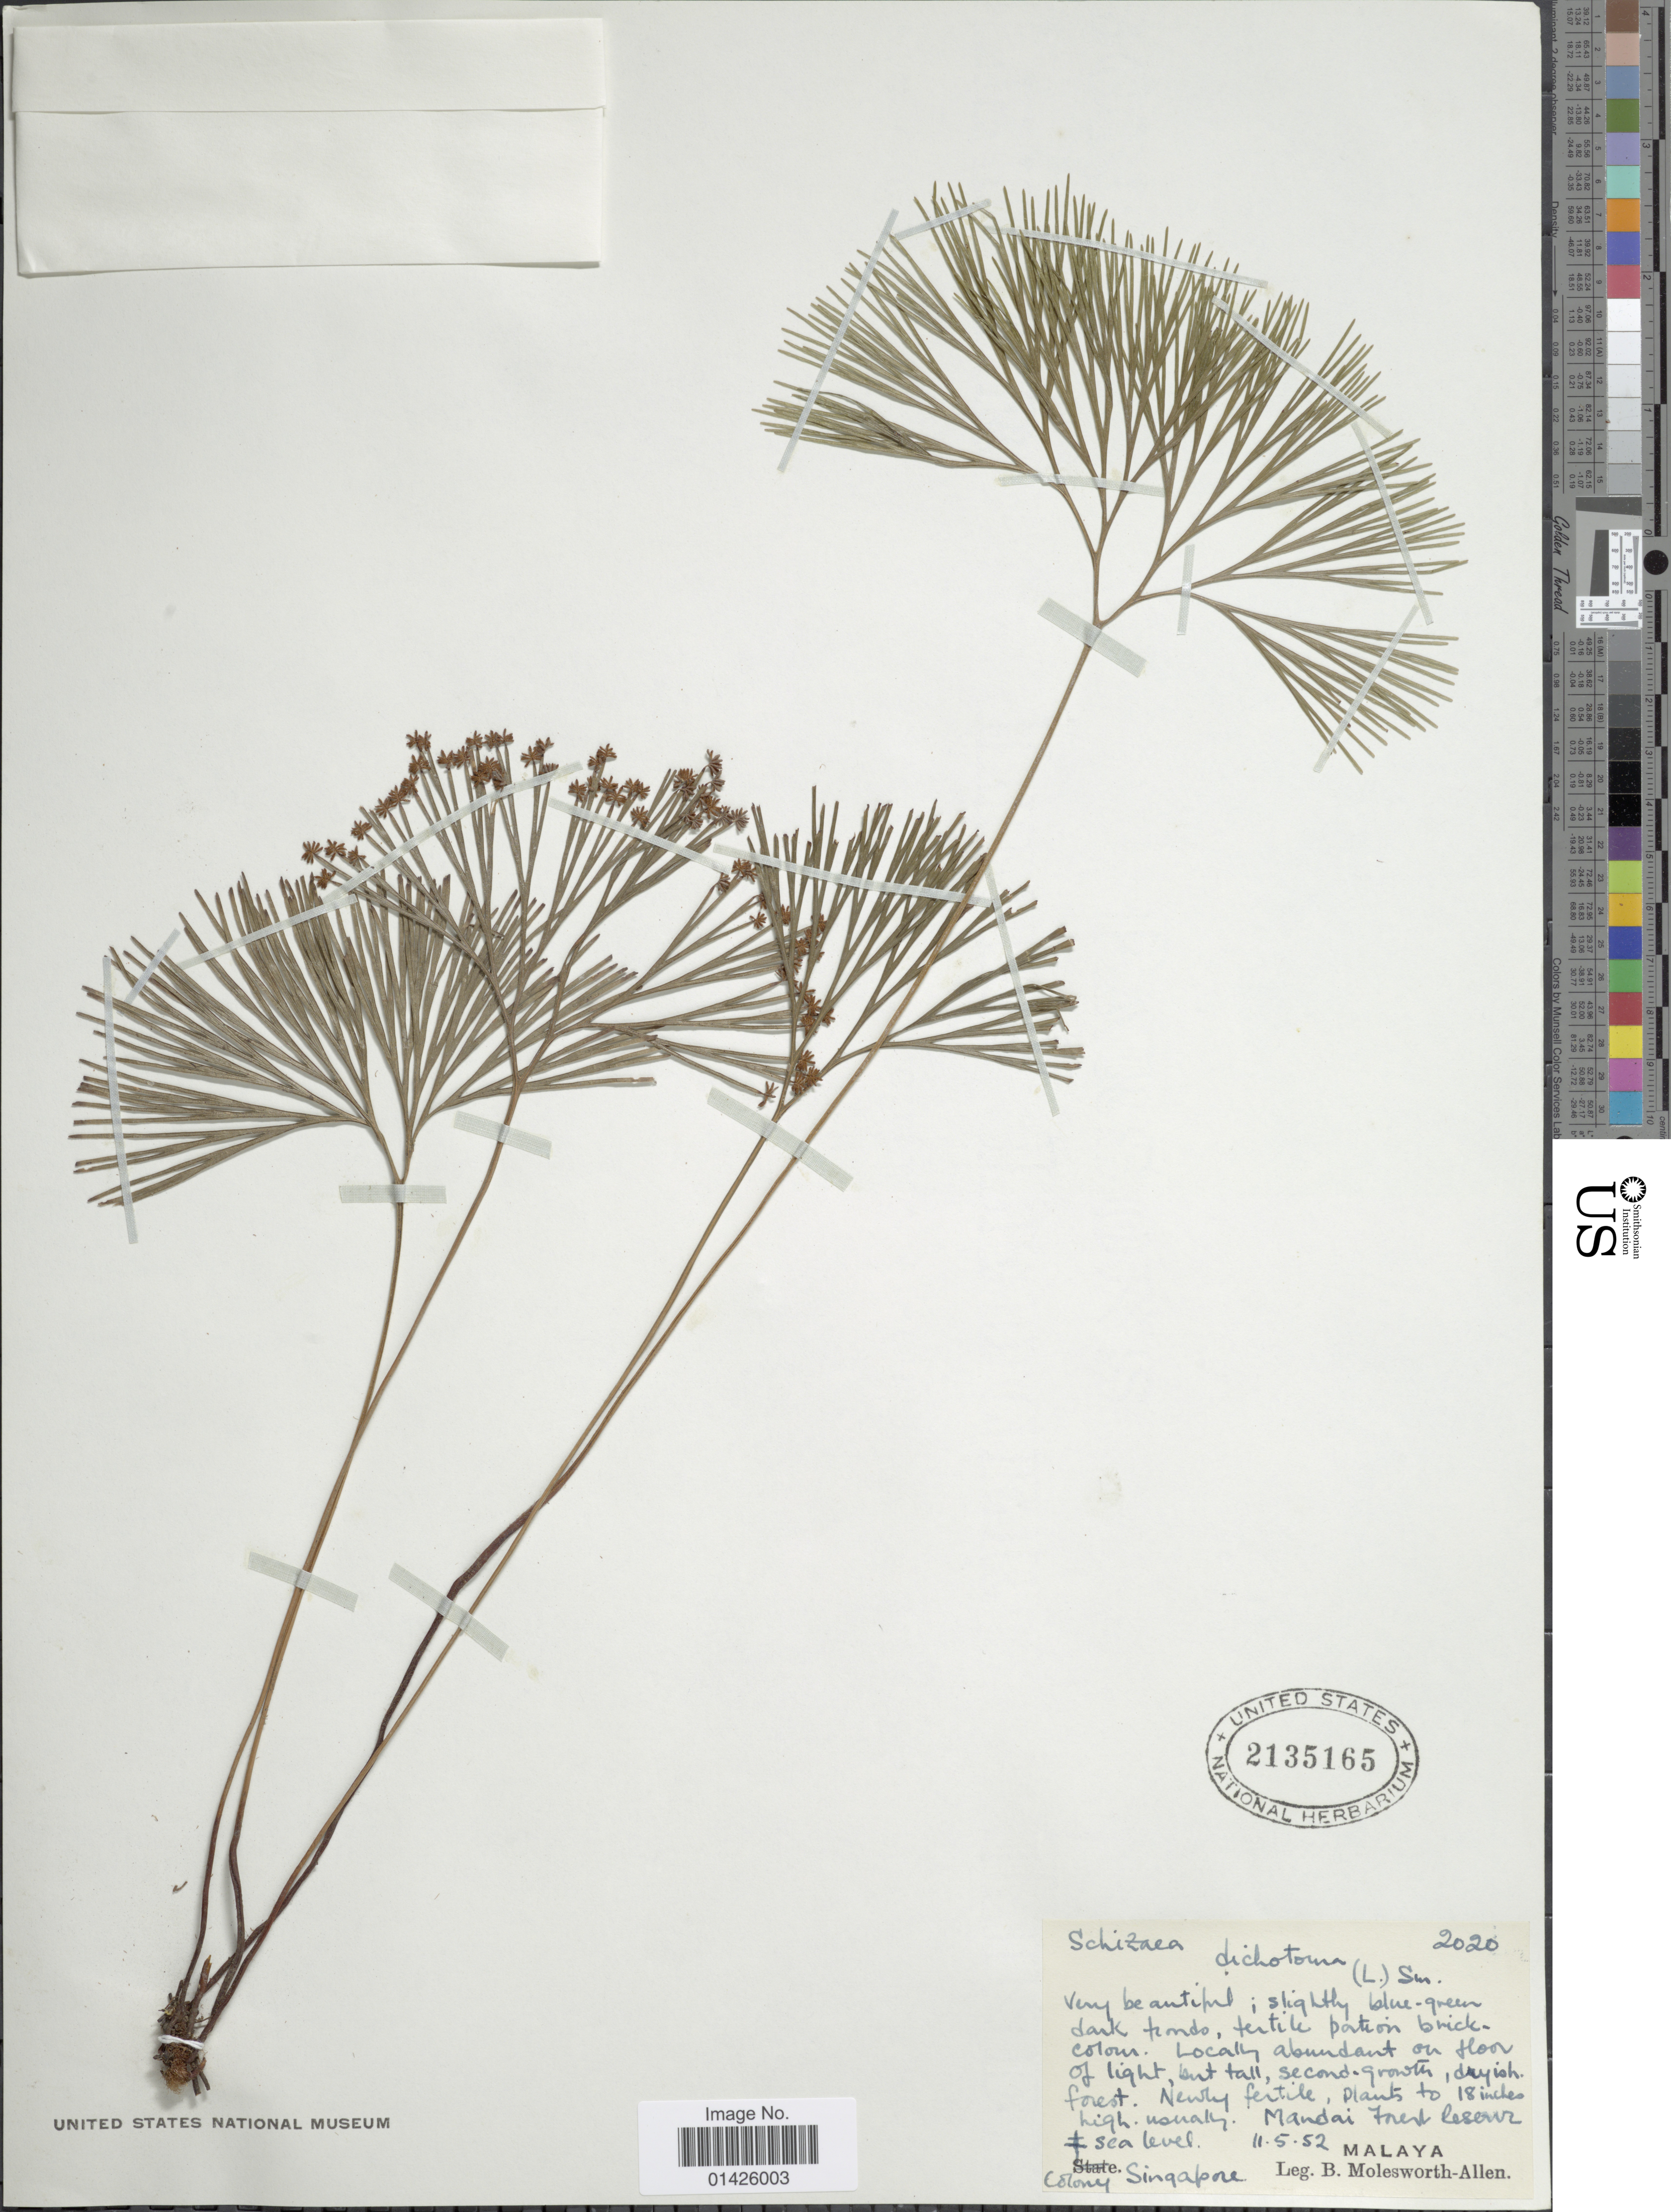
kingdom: Plantae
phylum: Tracheophyta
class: Polypodiopsida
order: Schizaeales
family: Schizaeaceae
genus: Schizaea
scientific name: Schizaea dichotoma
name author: (L.) J. Sm.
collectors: B. E. G. Molesworth-Allen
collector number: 2020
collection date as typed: Transcribed d/m/y: 11/5/52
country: Singapore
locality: Colony Singapore, Mandai Forest leseur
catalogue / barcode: US 2135165